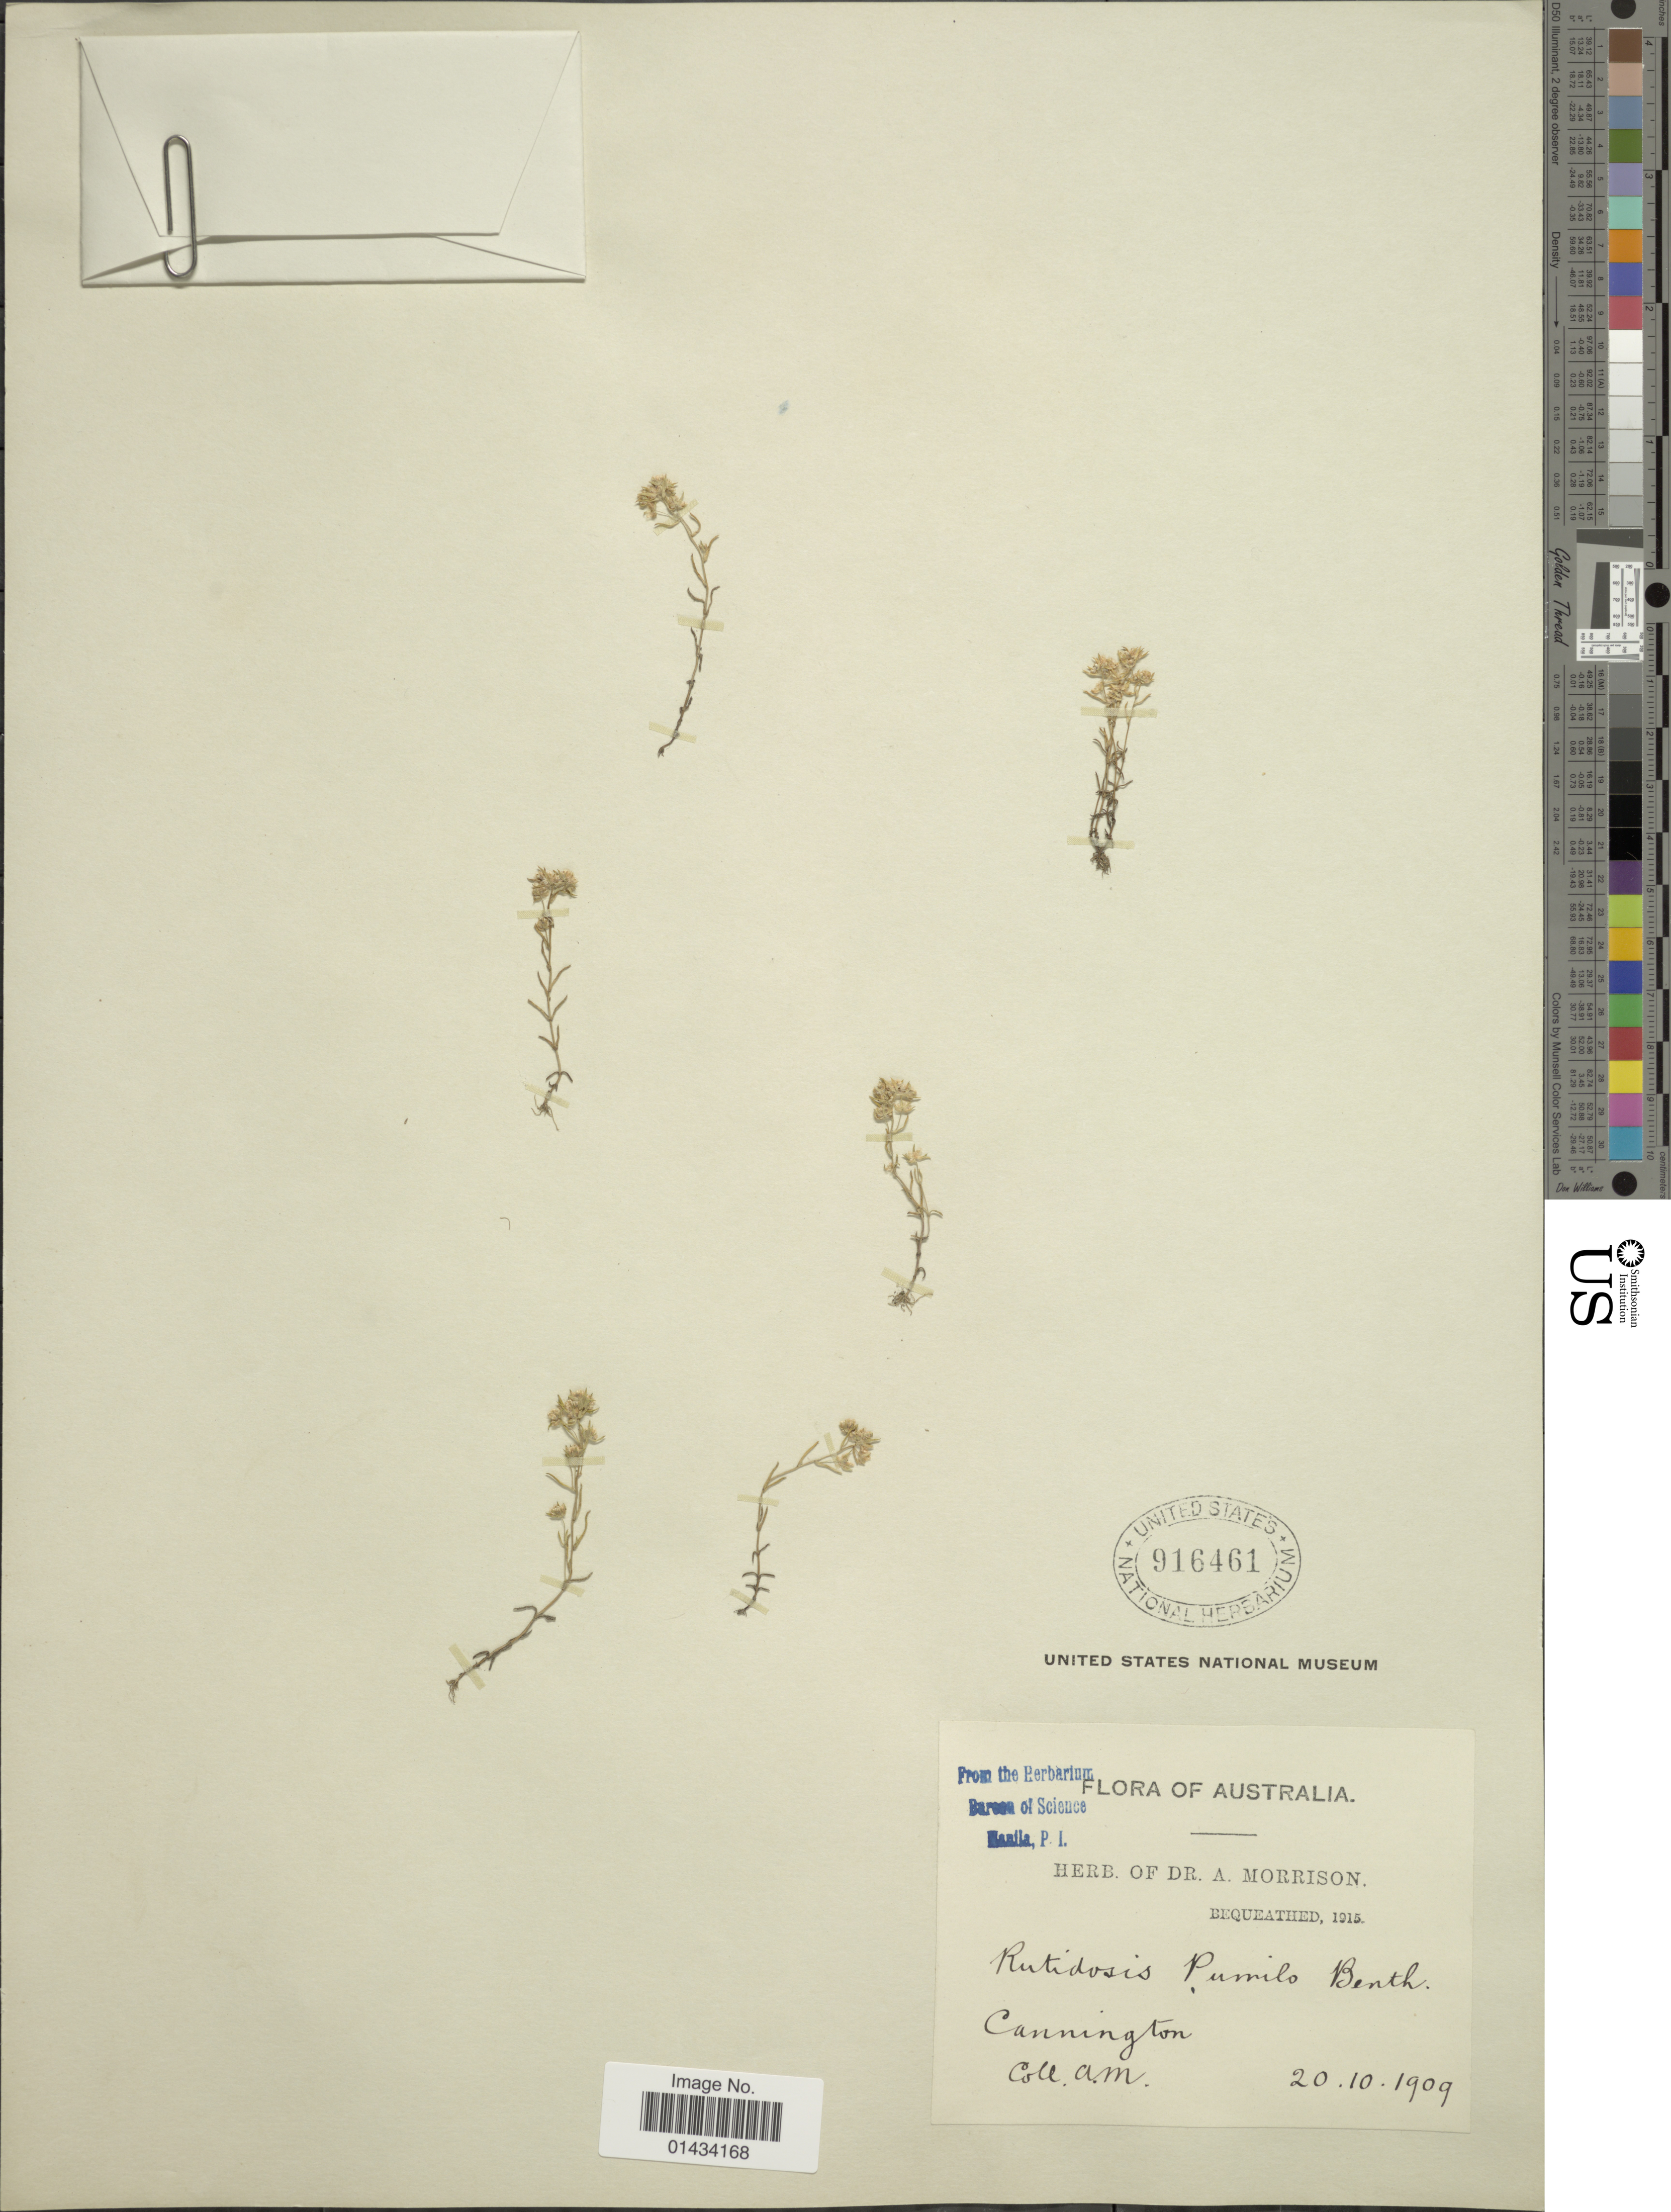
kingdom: Plantae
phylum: Tracheophyta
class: Magnoliopsida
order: Asterales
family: Asteraceae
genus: Rutidosis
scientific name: Rutidosis pumilo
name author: Benth.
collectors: A. Morrison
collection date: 1909-10-20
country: Australia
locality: Cannington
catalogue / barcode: US 916461